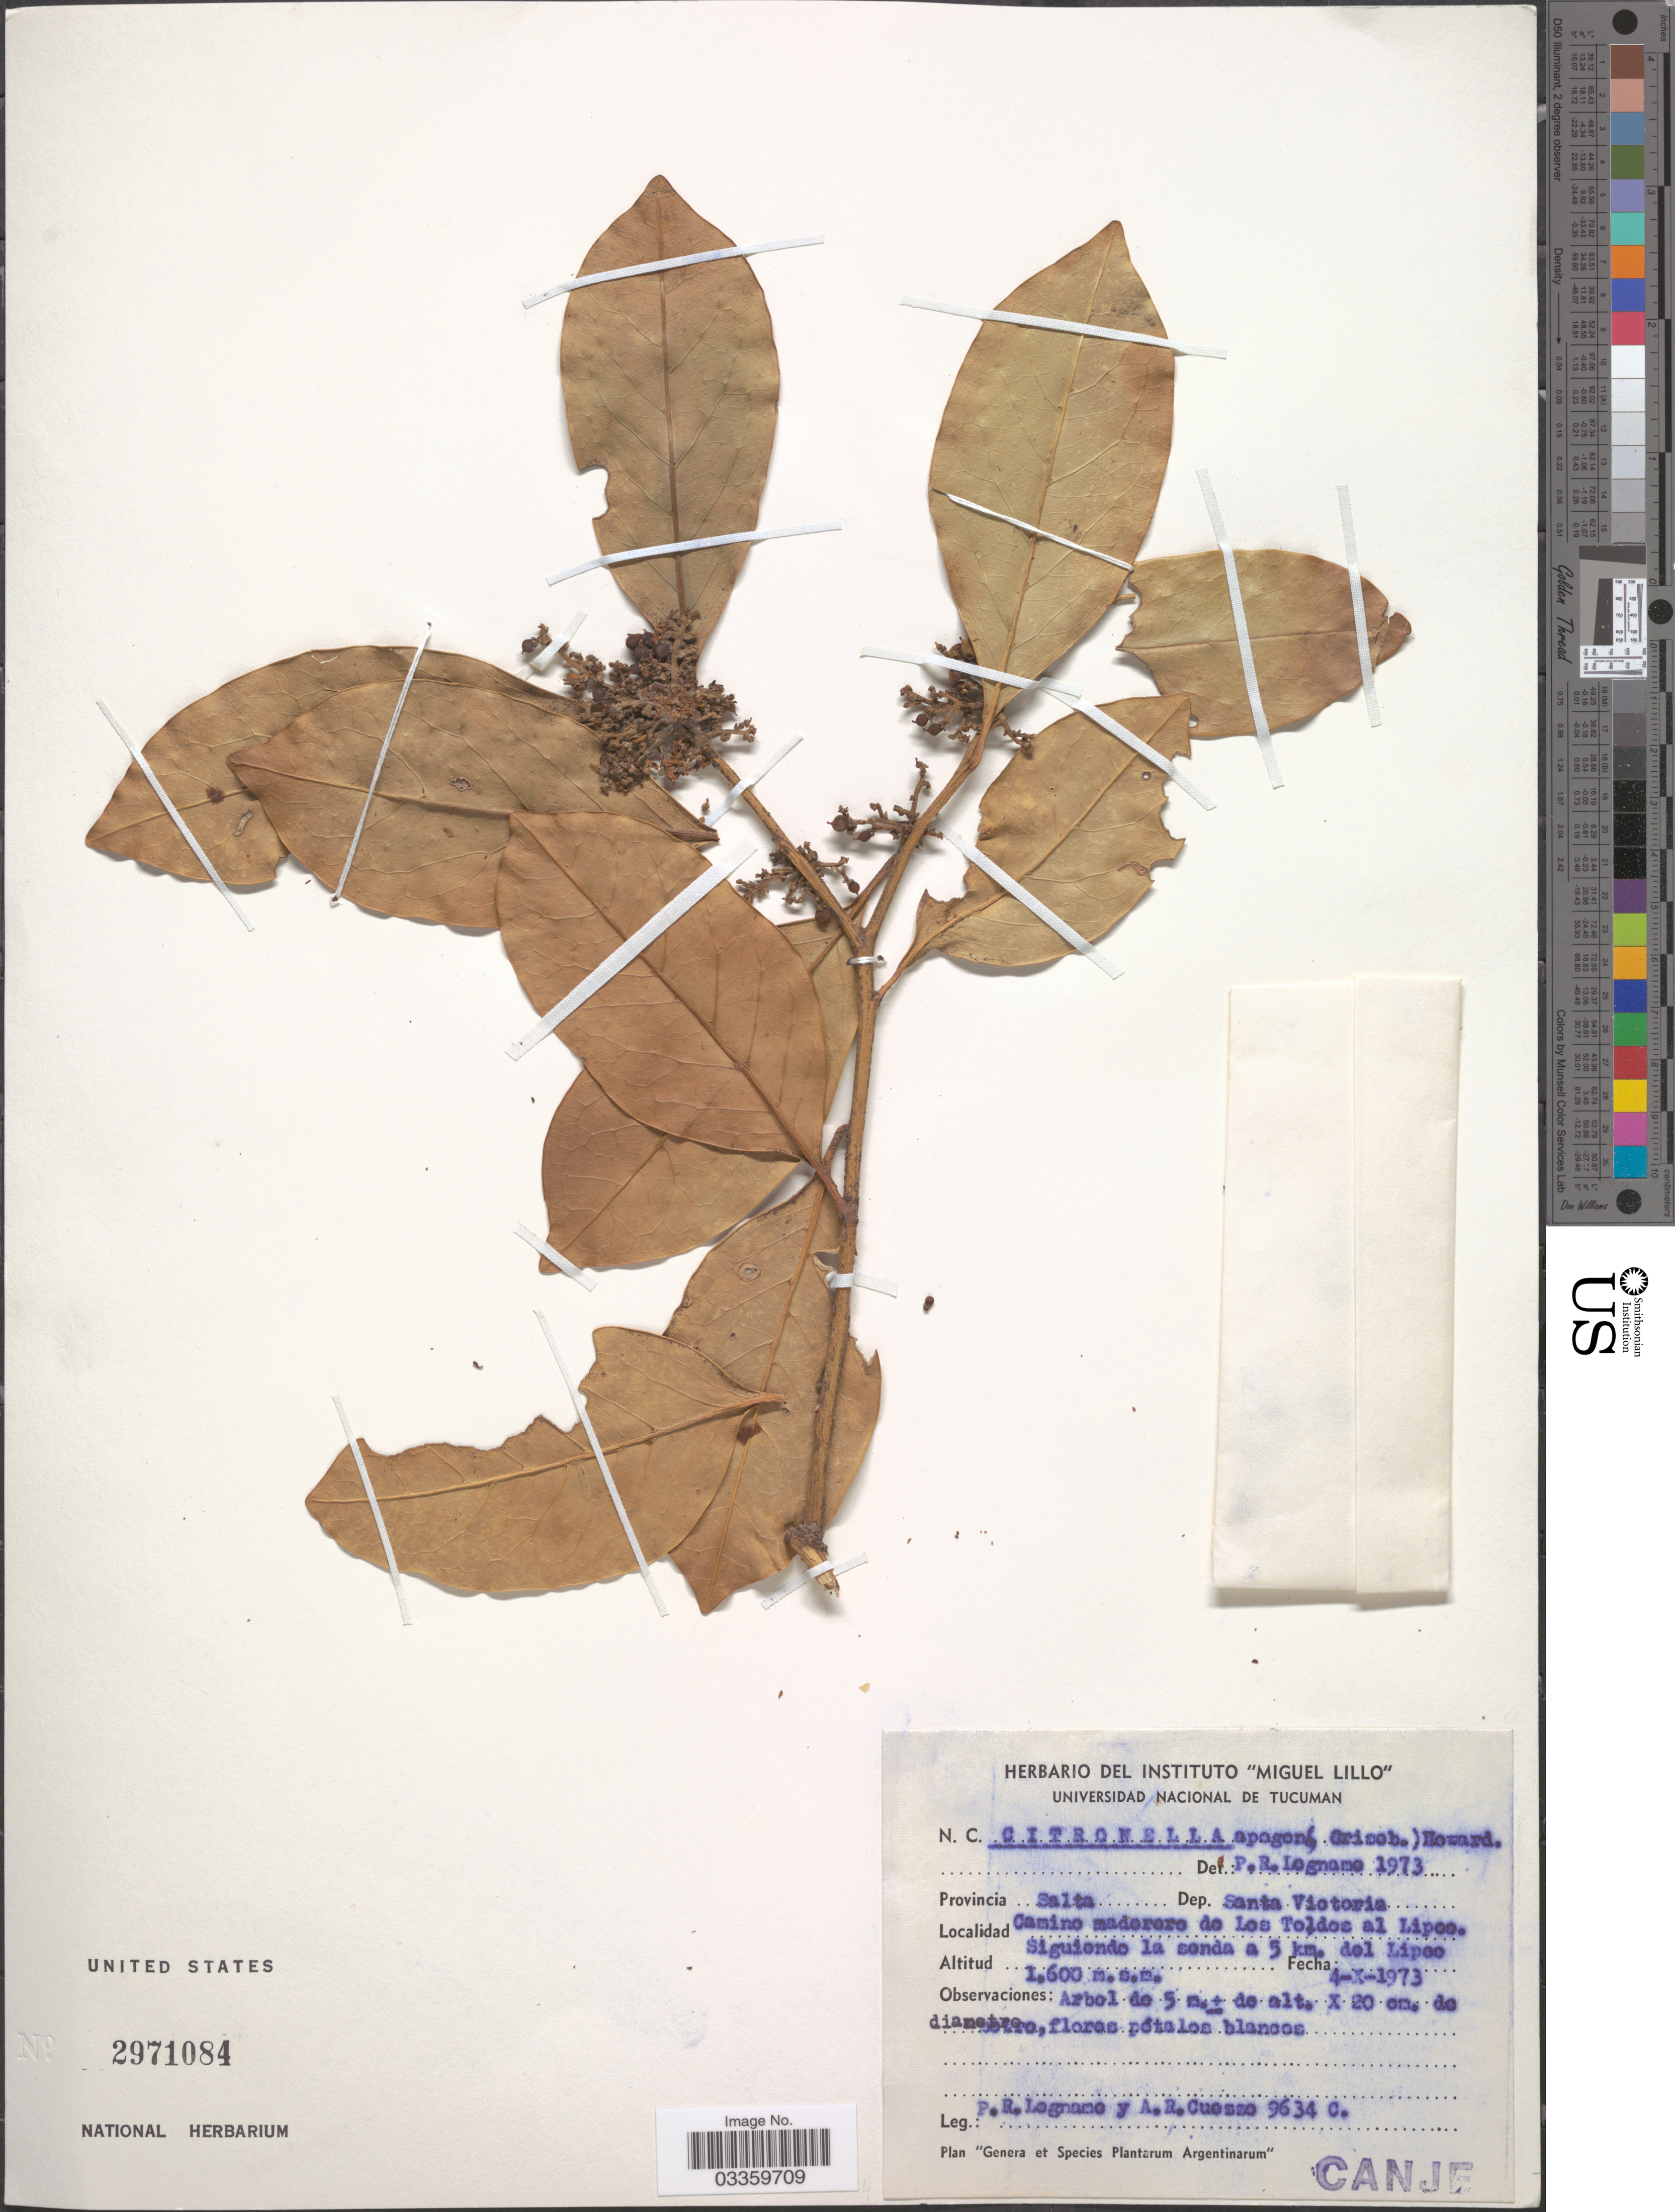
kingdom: Plantae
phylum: Tracheophyta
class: Magnoliopsida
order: Cardiopteridales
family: Cardiopteridaceae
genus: Citronella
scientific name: Citronella apogon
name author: (Griseb.) R.A. Howard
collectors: P. R. Legname & A. Cuezzo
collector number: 9634C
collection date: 1973-10-04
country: Argentina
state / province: Salta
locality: Dep. Santa Victoria, Camino maderero de Los Toldos al Lipoo, Siguiendo la sonda a 5 km. del Lipoo.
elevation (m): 1600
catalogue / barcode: US 2971084